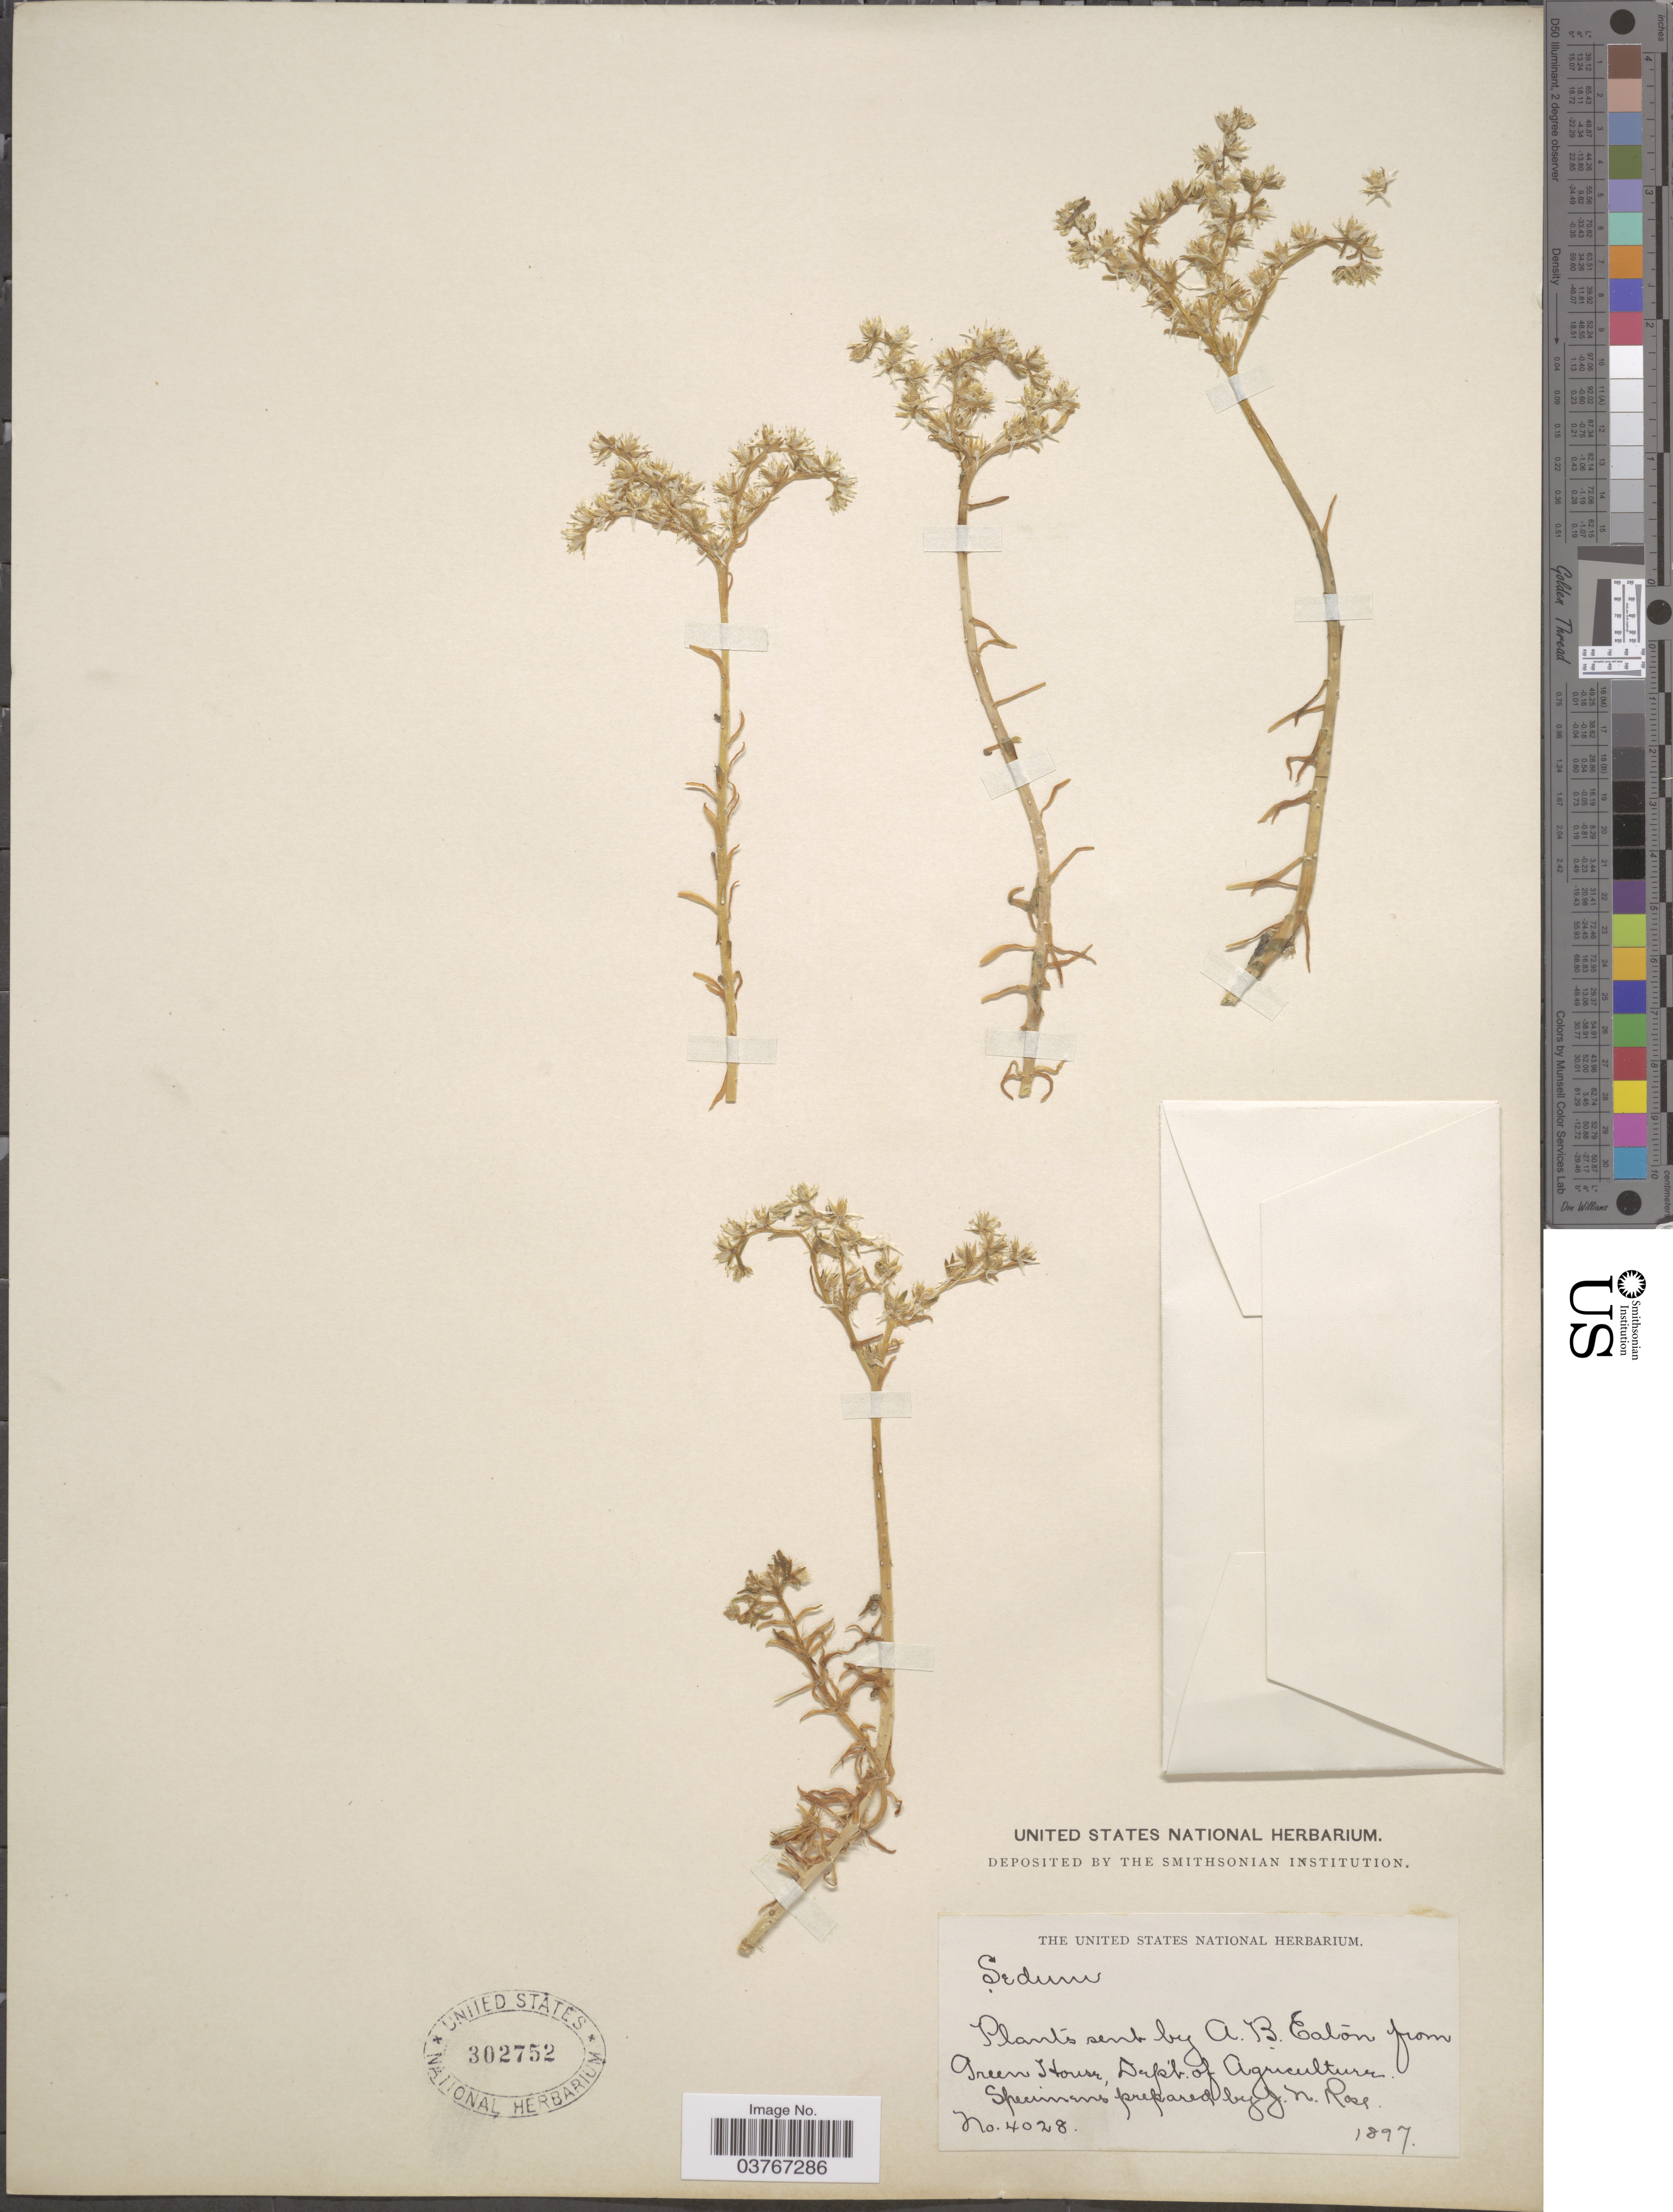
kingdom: Plantae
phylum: Tracheophyta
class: Magnoliopsida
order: Saxifragales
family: Crassulaceae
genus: Sedum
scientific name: Sedum mexicanum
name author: Britton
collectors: J. N. Rose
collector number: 4028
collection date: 1897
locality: Green House, Dept. of Agriculture.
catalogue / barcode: US 302752